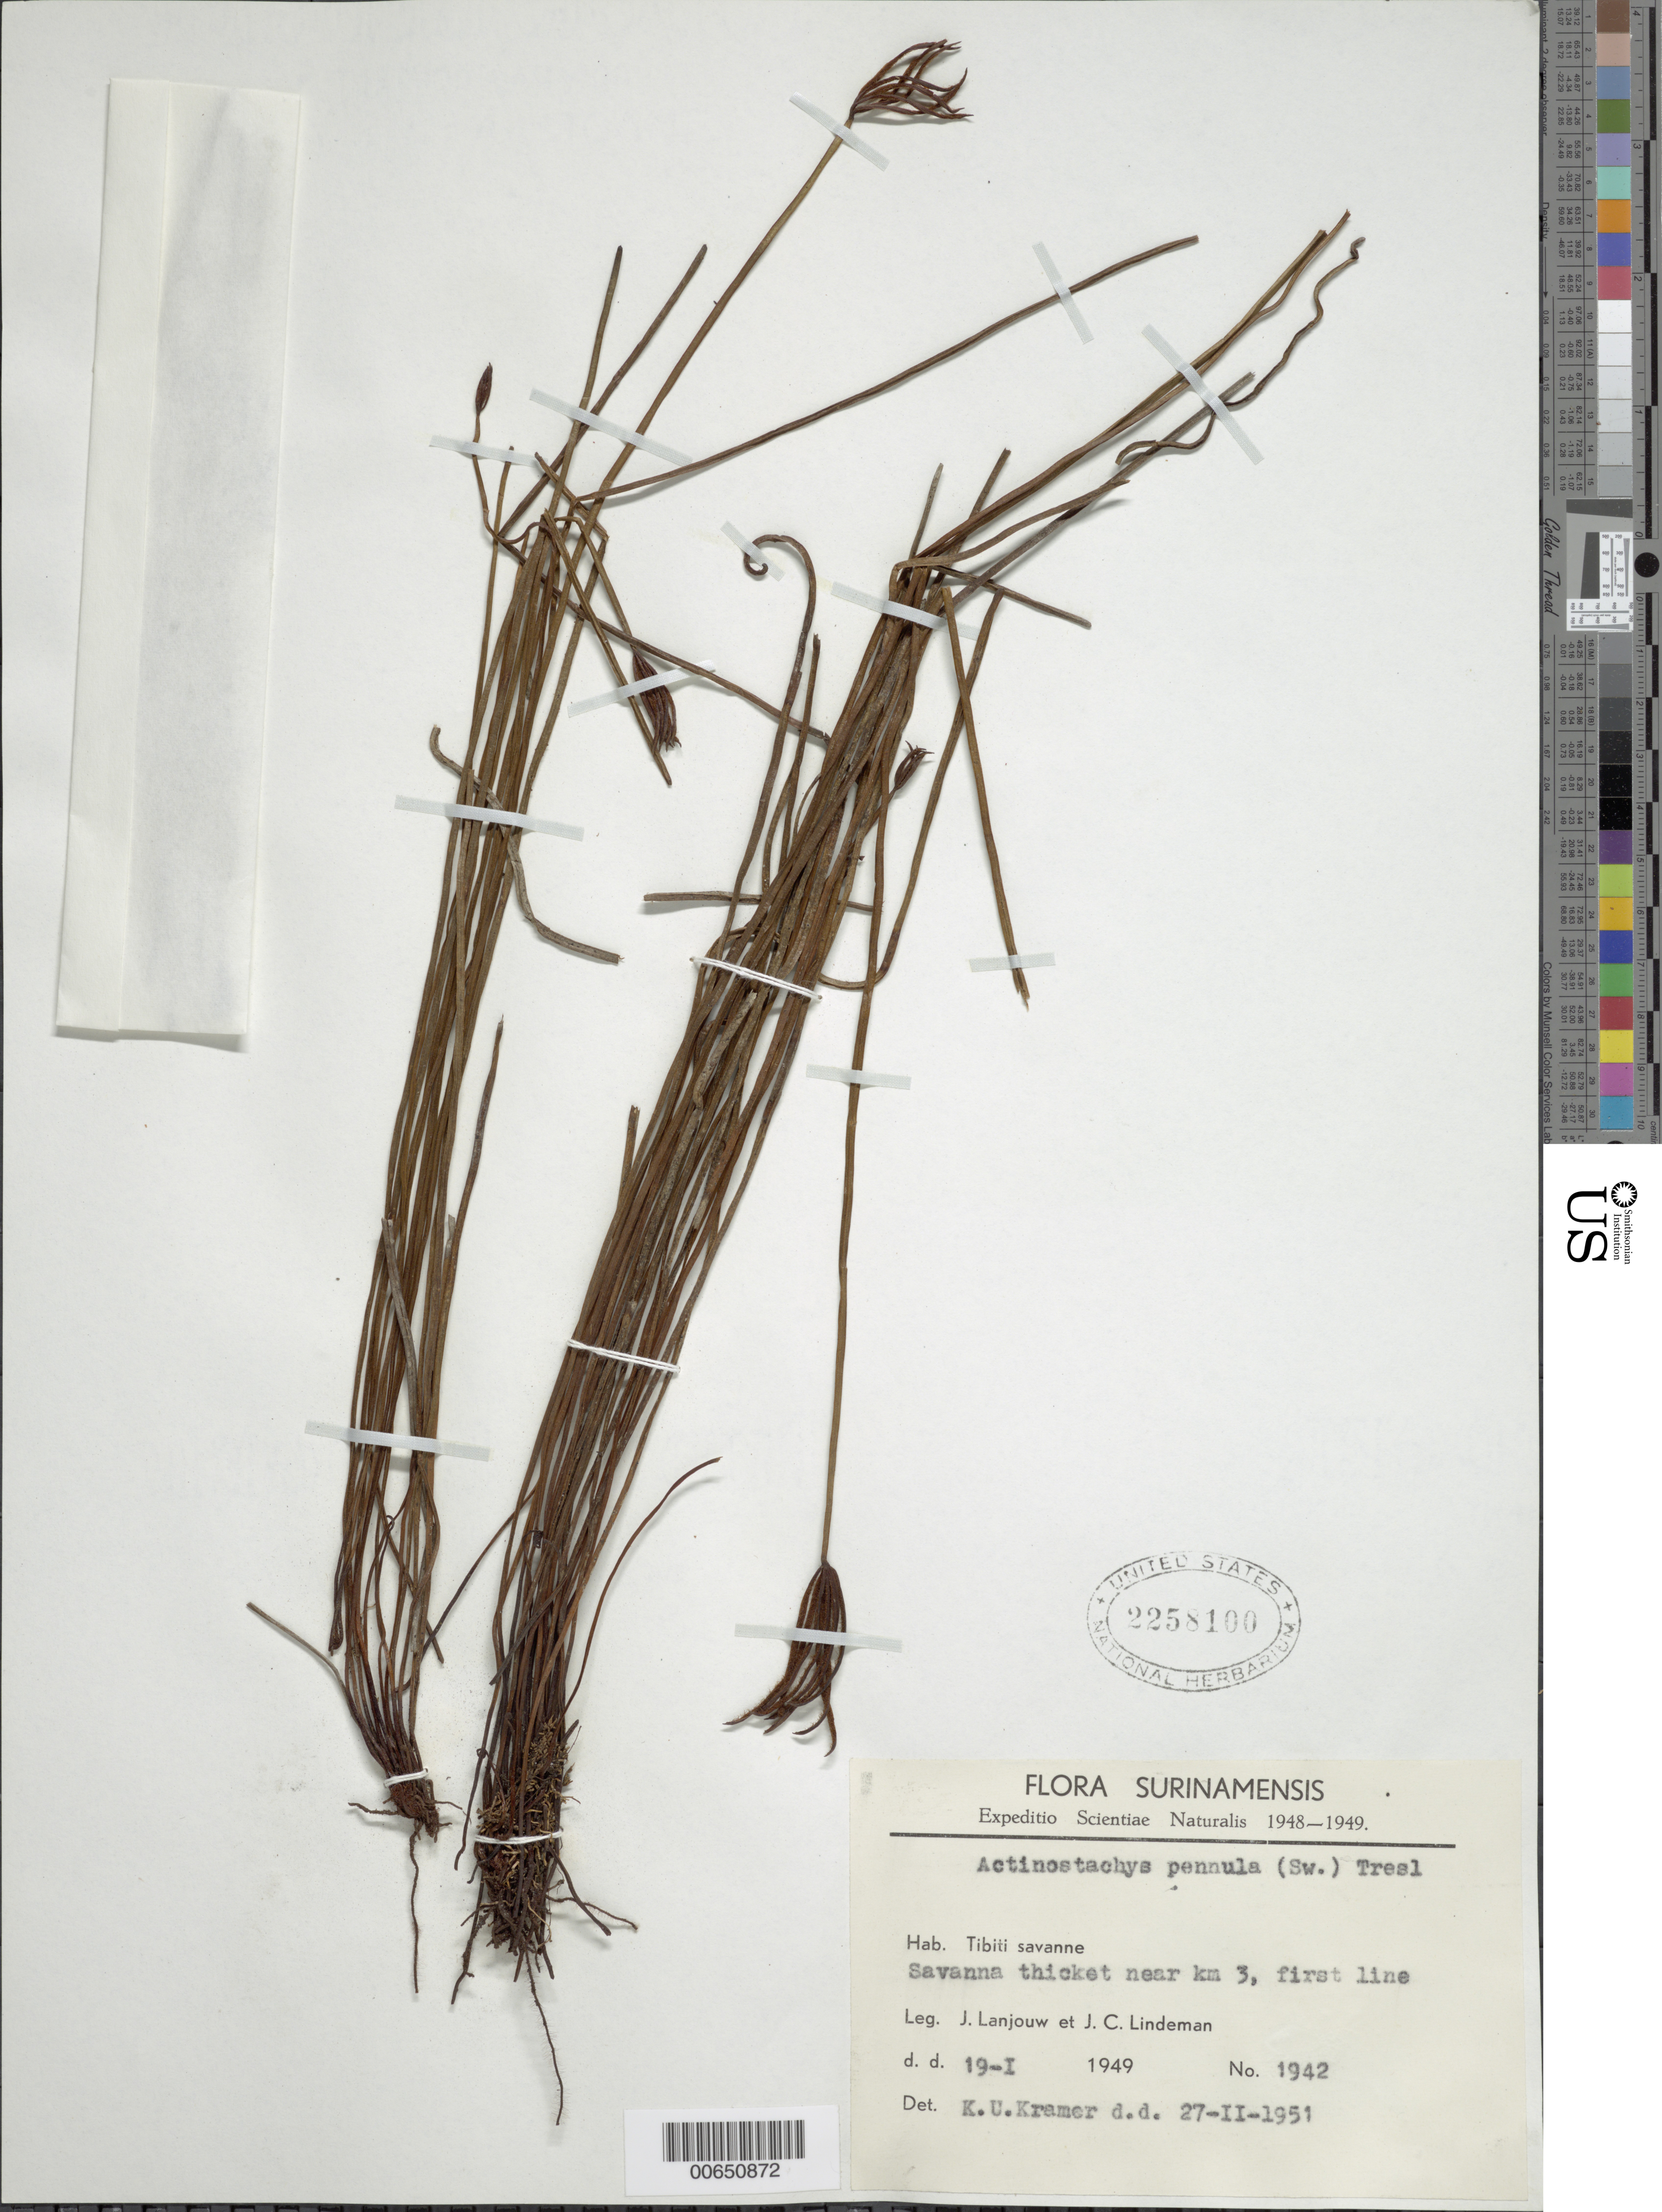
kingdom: Plantae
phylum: Tracheophyta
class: Polypodiopsida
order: Schizaeales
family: Schizaeaceae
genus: Actinostachys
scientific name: Actinostachys pennula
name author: (Sw.) Hook.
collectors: J. Lanjouw & J. C. Lindeman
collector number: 1942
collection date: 1949-01-19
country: Suriname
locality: Tibiti savanne, Savanna thicket near km 3, first line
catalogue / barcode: US 2258100